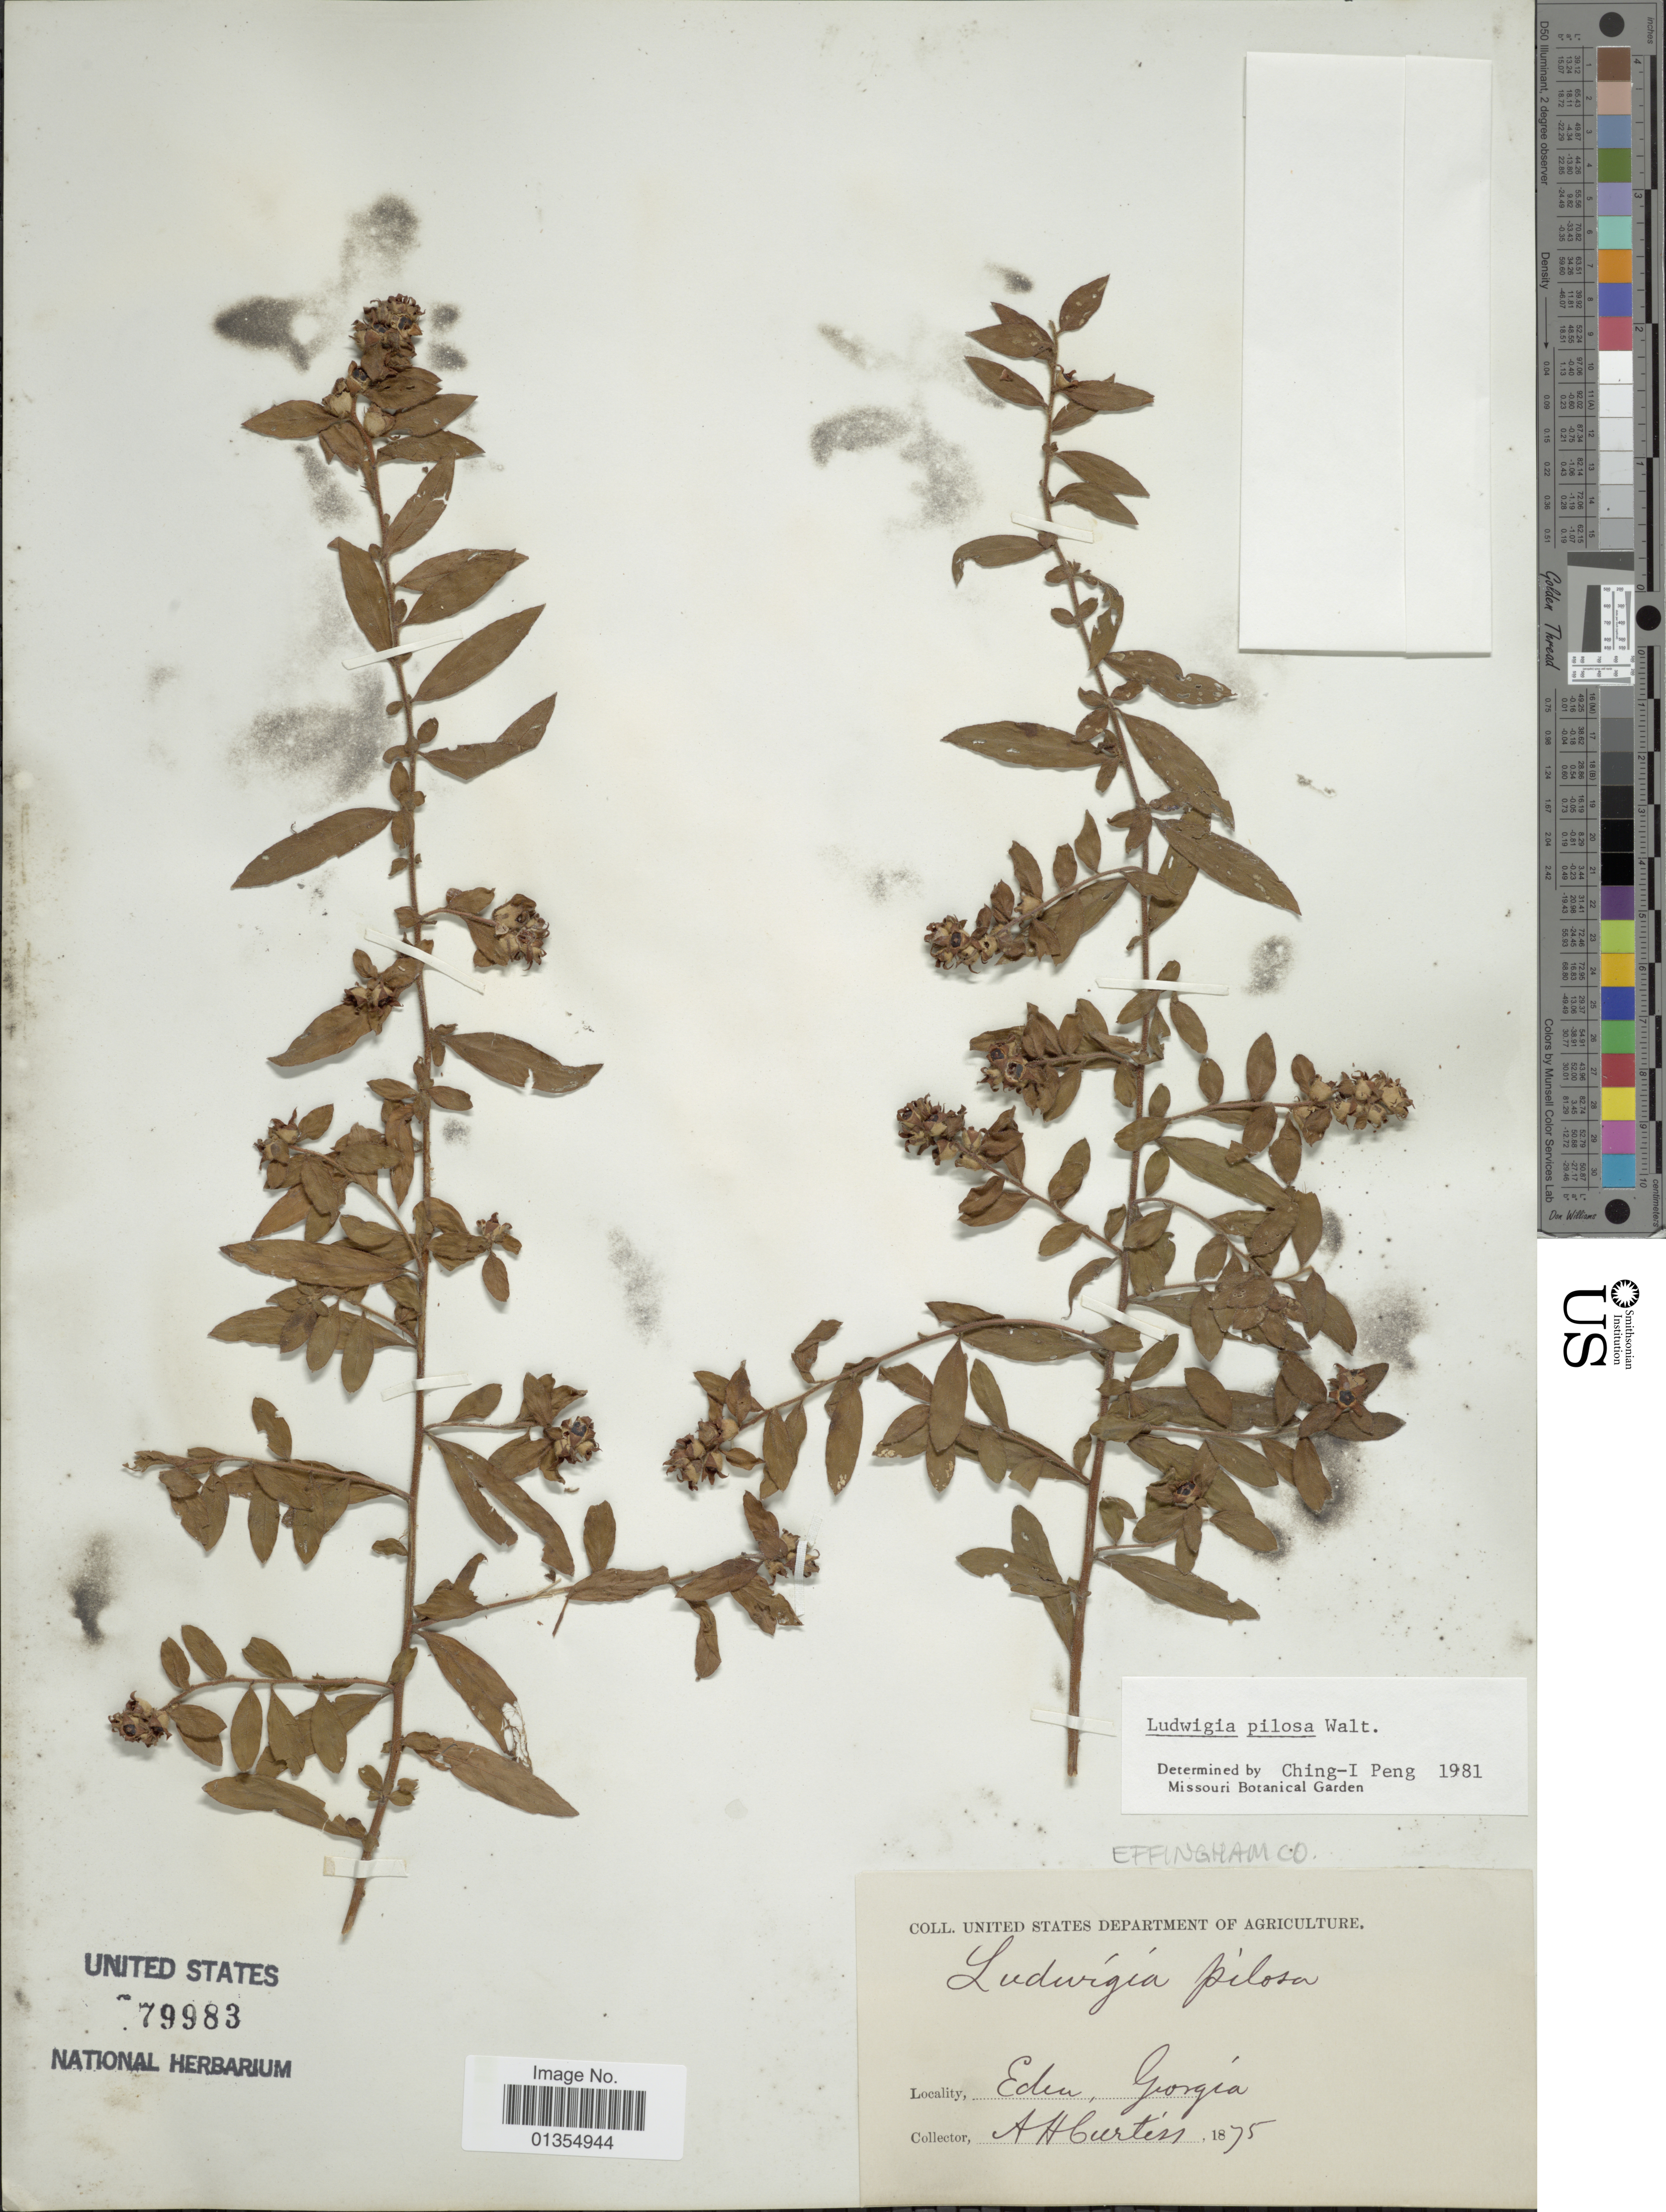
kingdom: Plantae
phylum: Tracheophyta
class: Magnoliopsida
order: Myrtales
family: Onagraceae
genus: Ludwigia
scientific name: Ludwigia pilosa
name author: Walter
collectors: A. H. Curtiss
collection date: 1875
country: United States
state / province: Georgia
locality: Eden , Effingham Co.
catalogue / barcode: US 79983